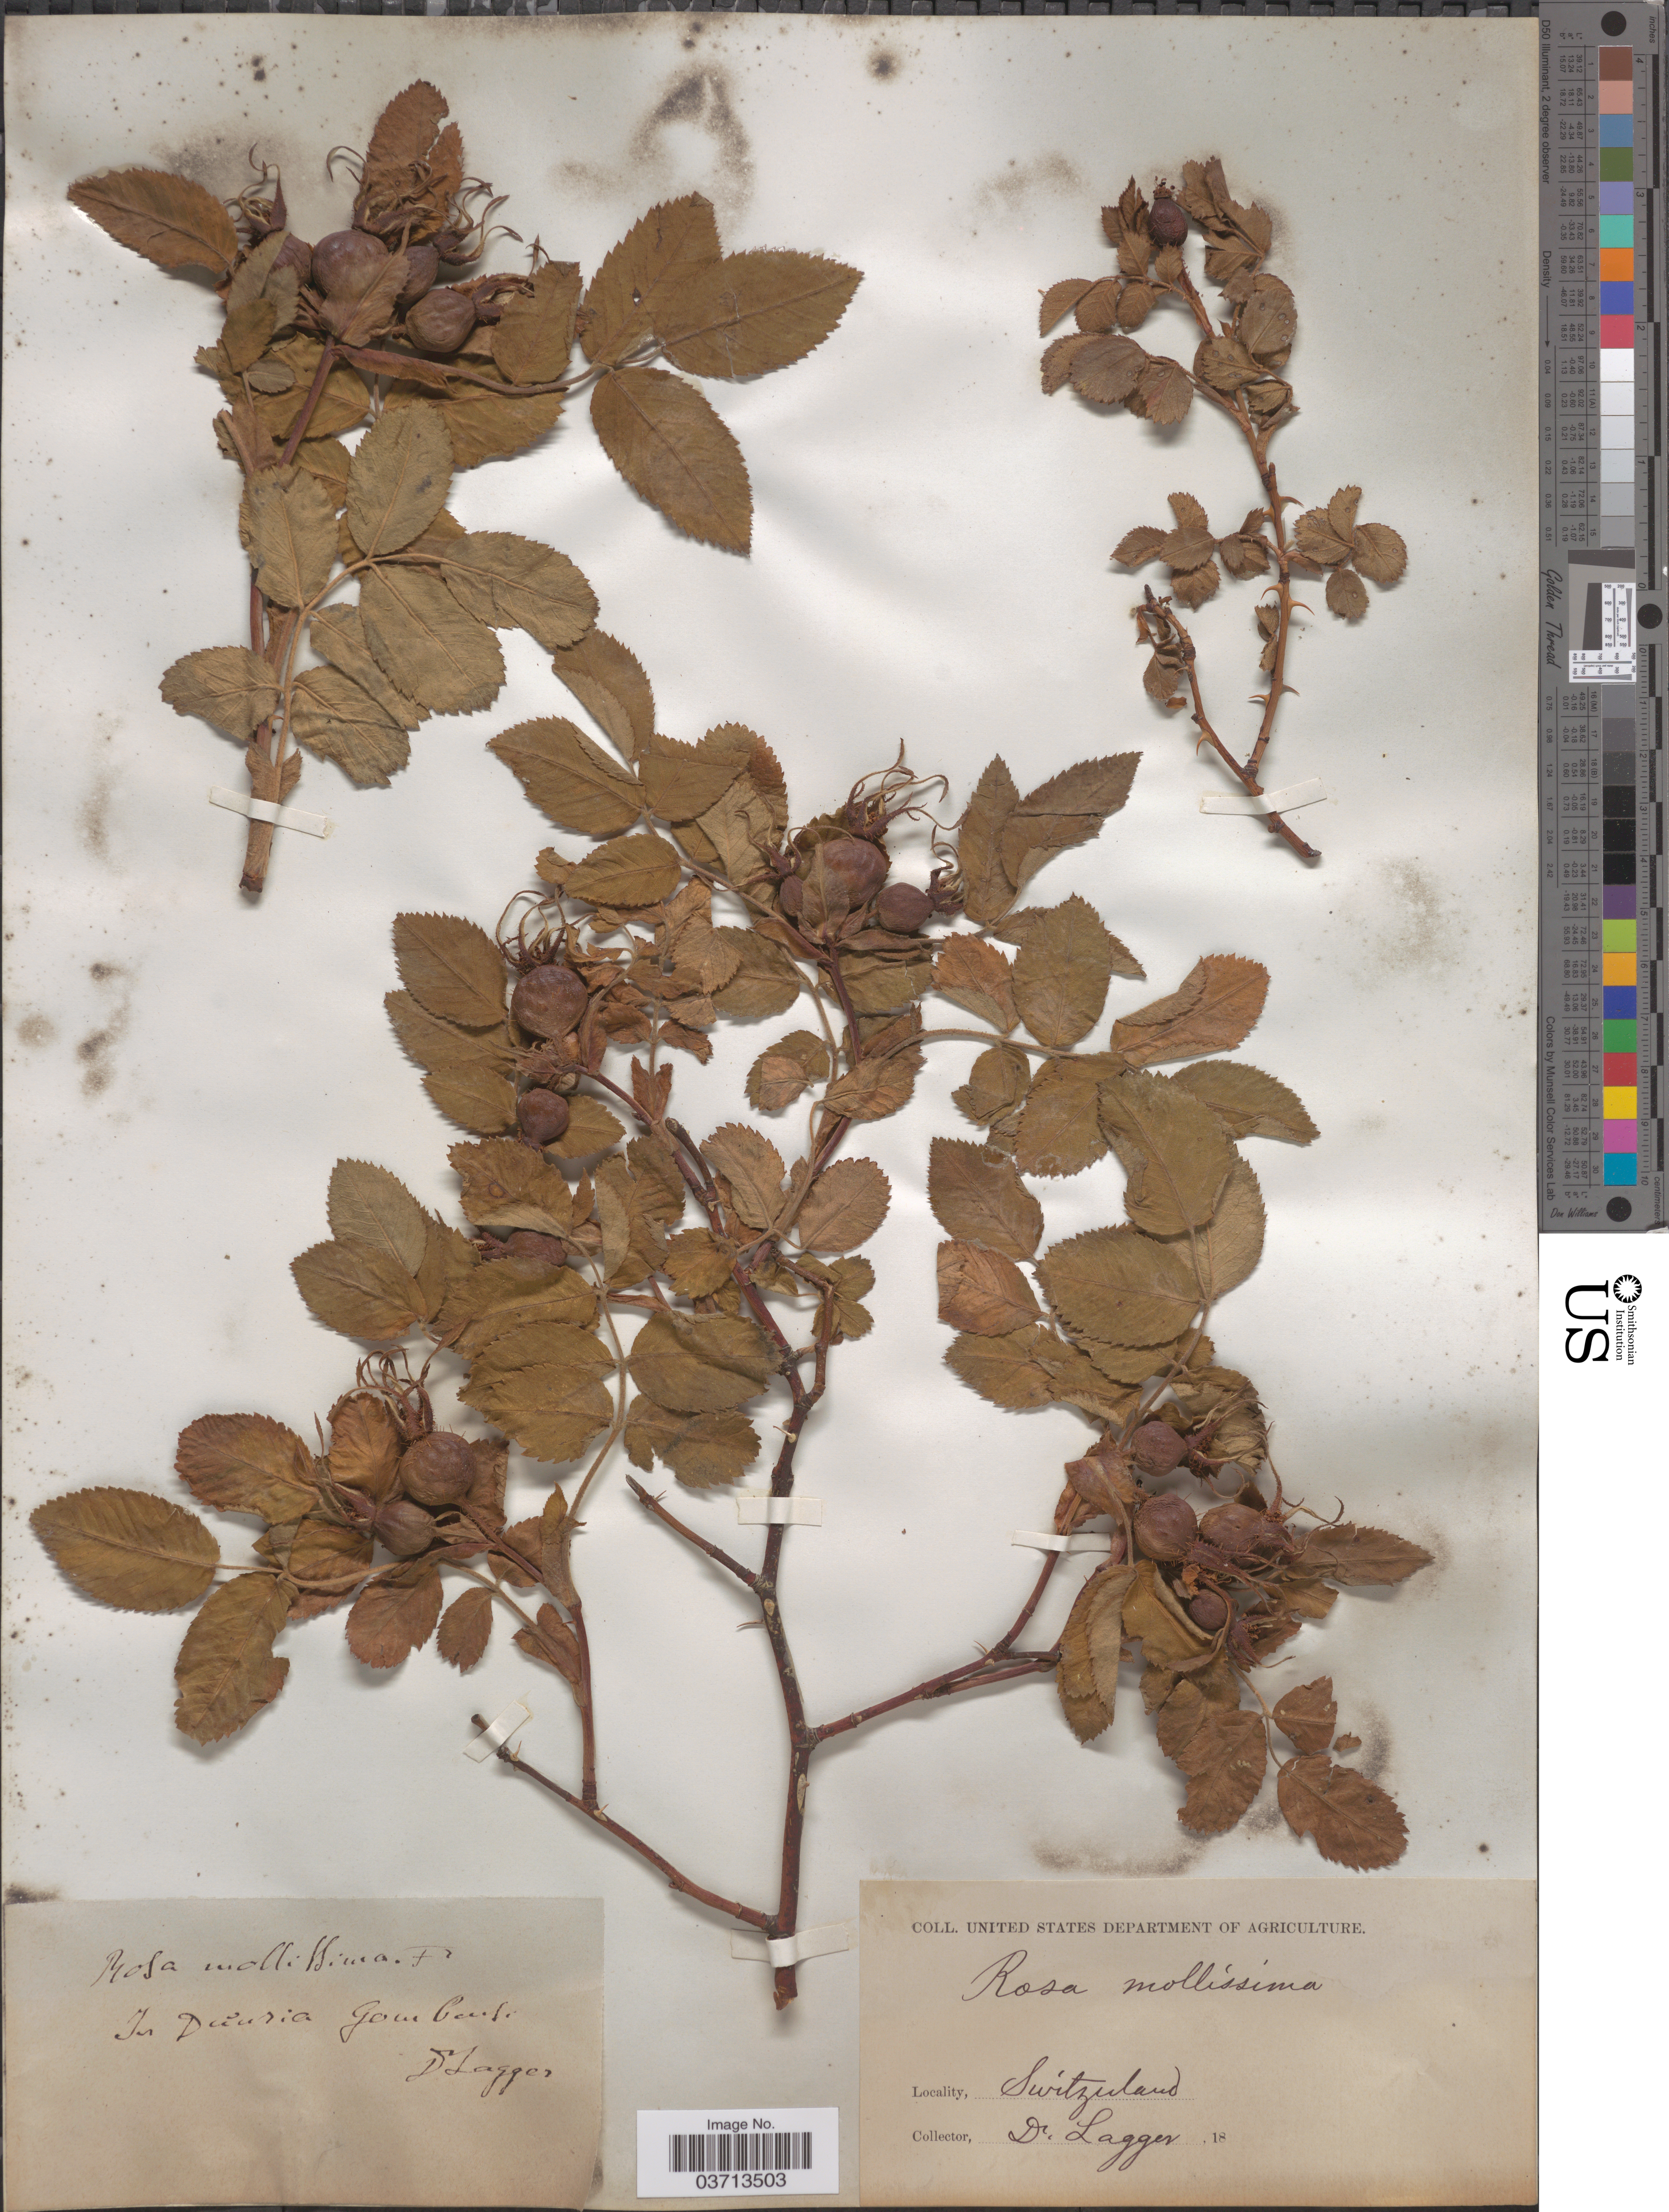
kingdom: Plantae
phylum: Tracheophyta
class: Magnoliopsida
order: Rosales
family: Rosaceae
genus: Rosa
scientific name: Rosa mollissima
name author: Gillot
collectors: F. J. Lagger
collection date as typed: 18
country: Switzerland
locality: In Duuria Gomboeuf . [interpreted]